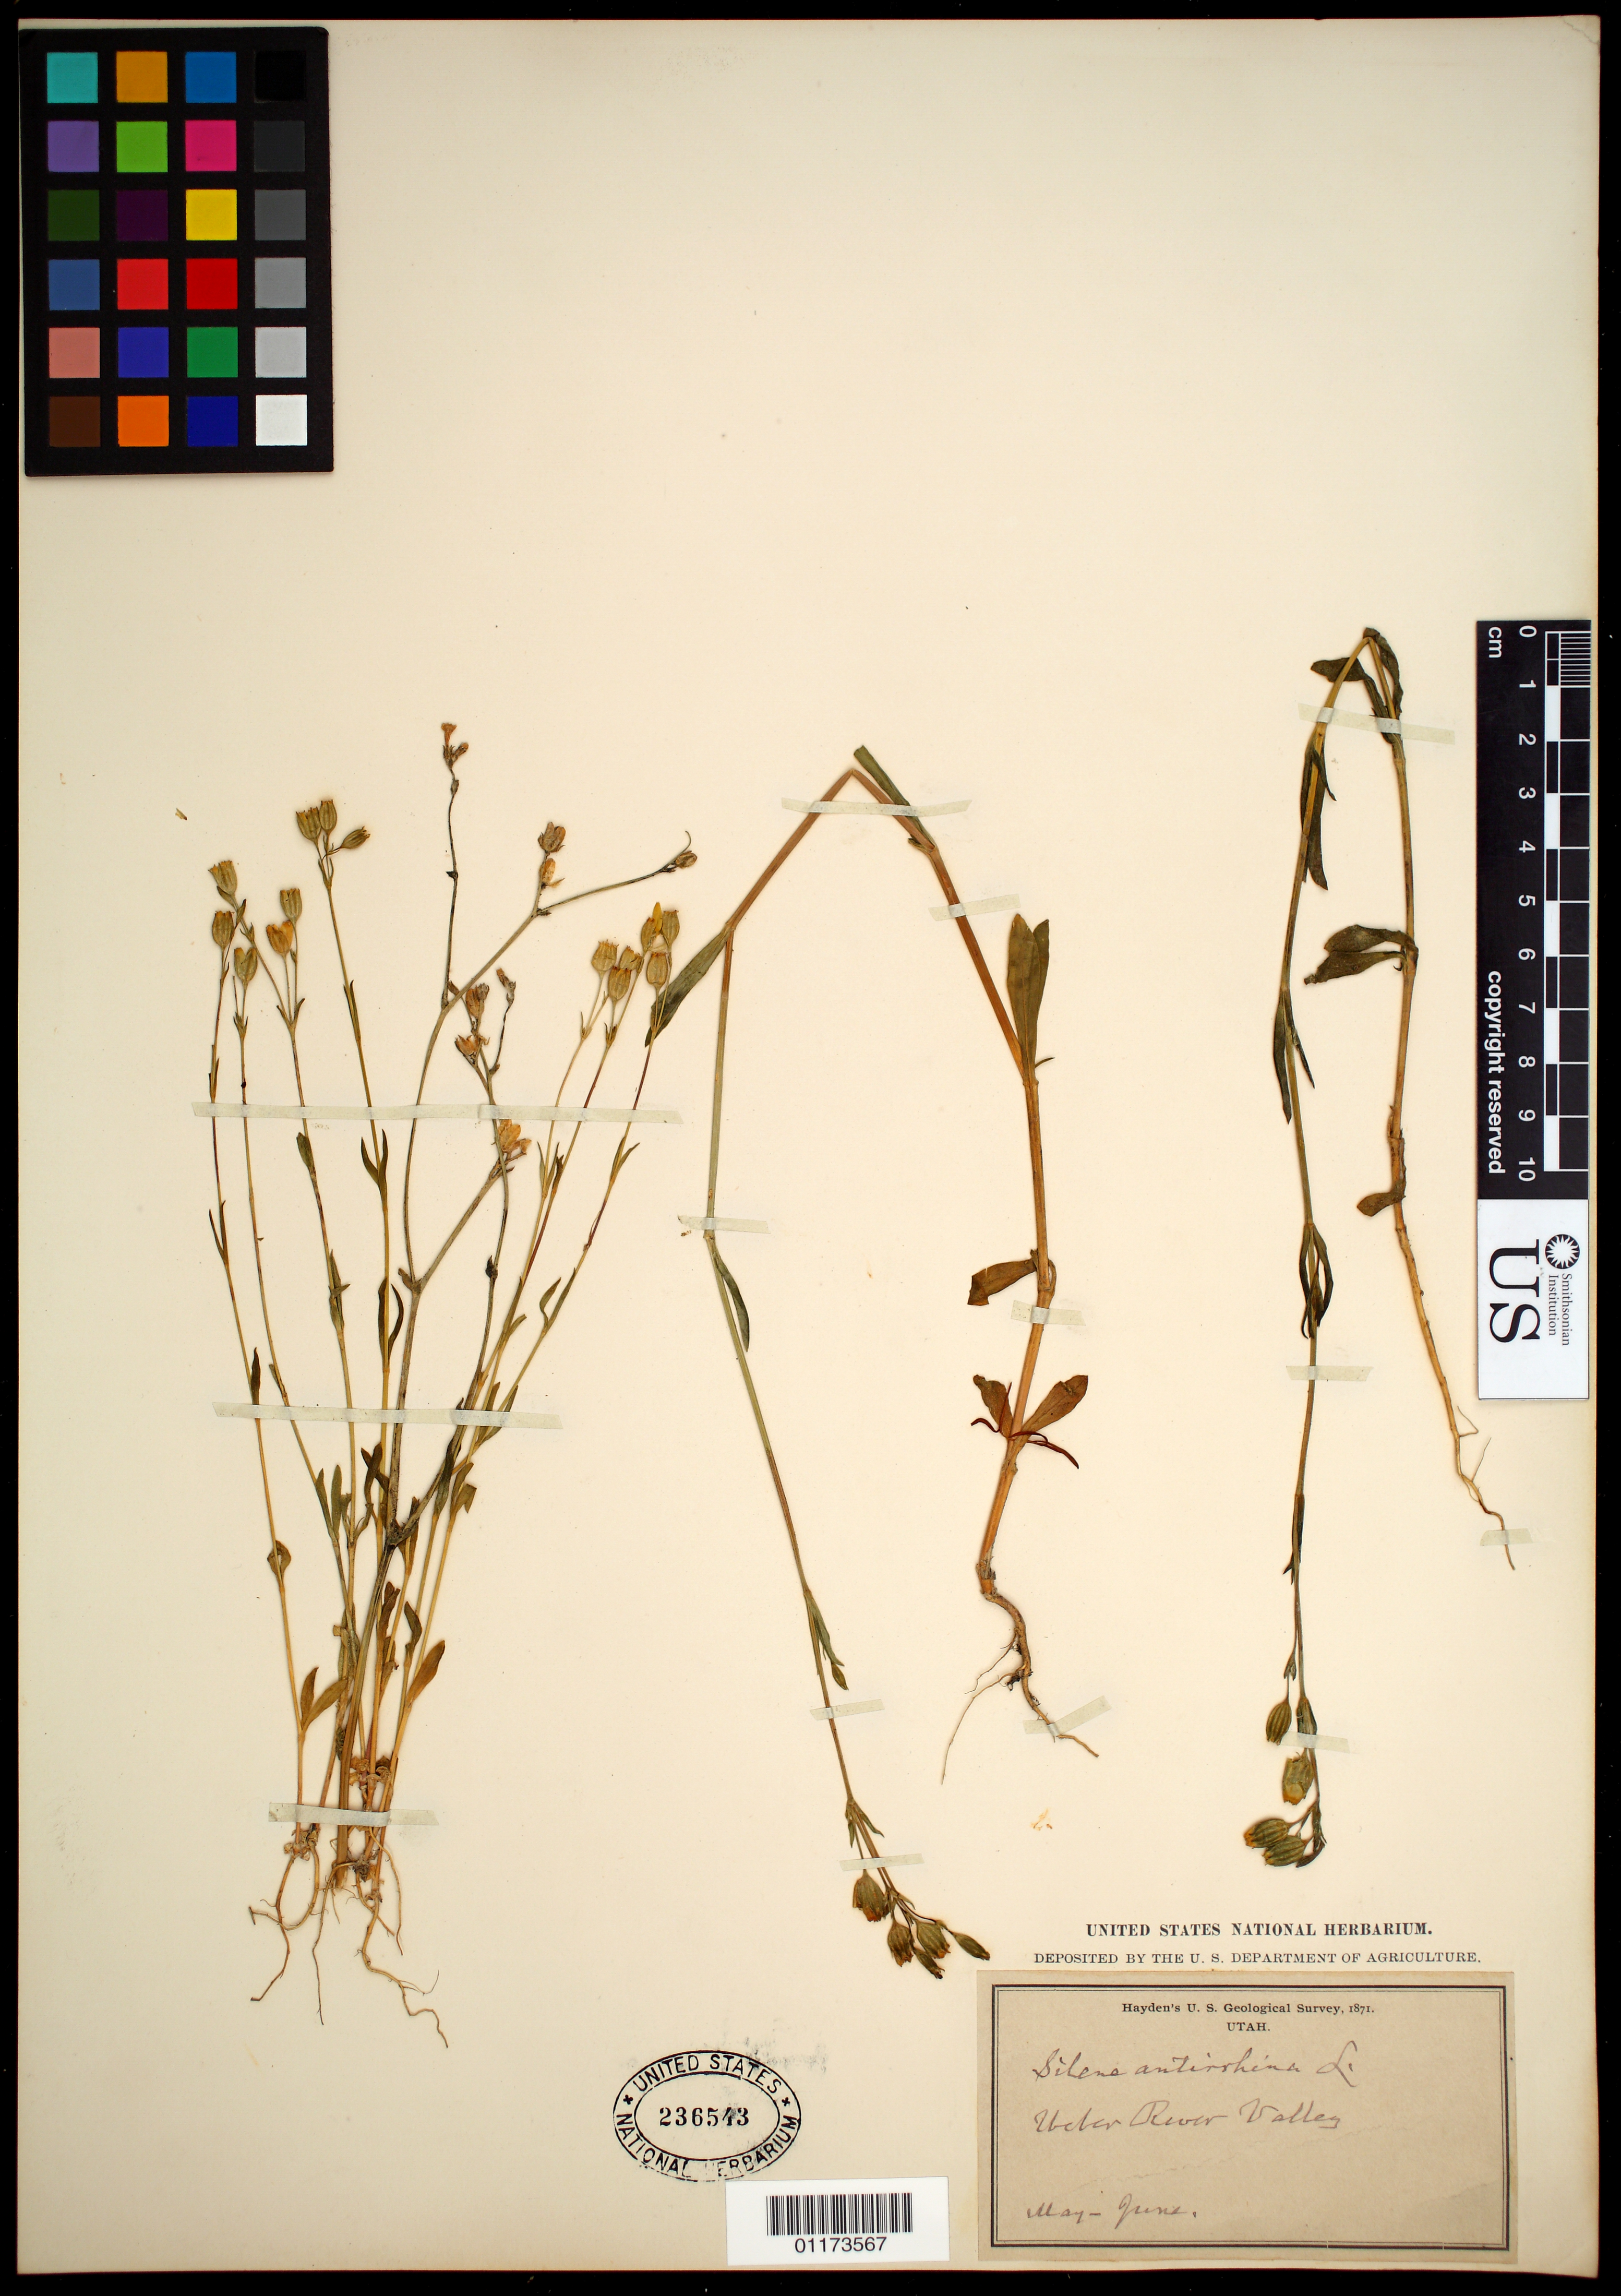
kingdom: Plantae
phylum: Tracheophyta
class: Magnoliopsida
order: Caryophyllales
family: Caryophyllaceae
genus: Silene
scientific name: Silene antirrhina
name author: L.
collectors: -- Hayden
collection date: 1871-05/1871-06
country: United States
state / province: Utah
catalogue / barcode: US 236543